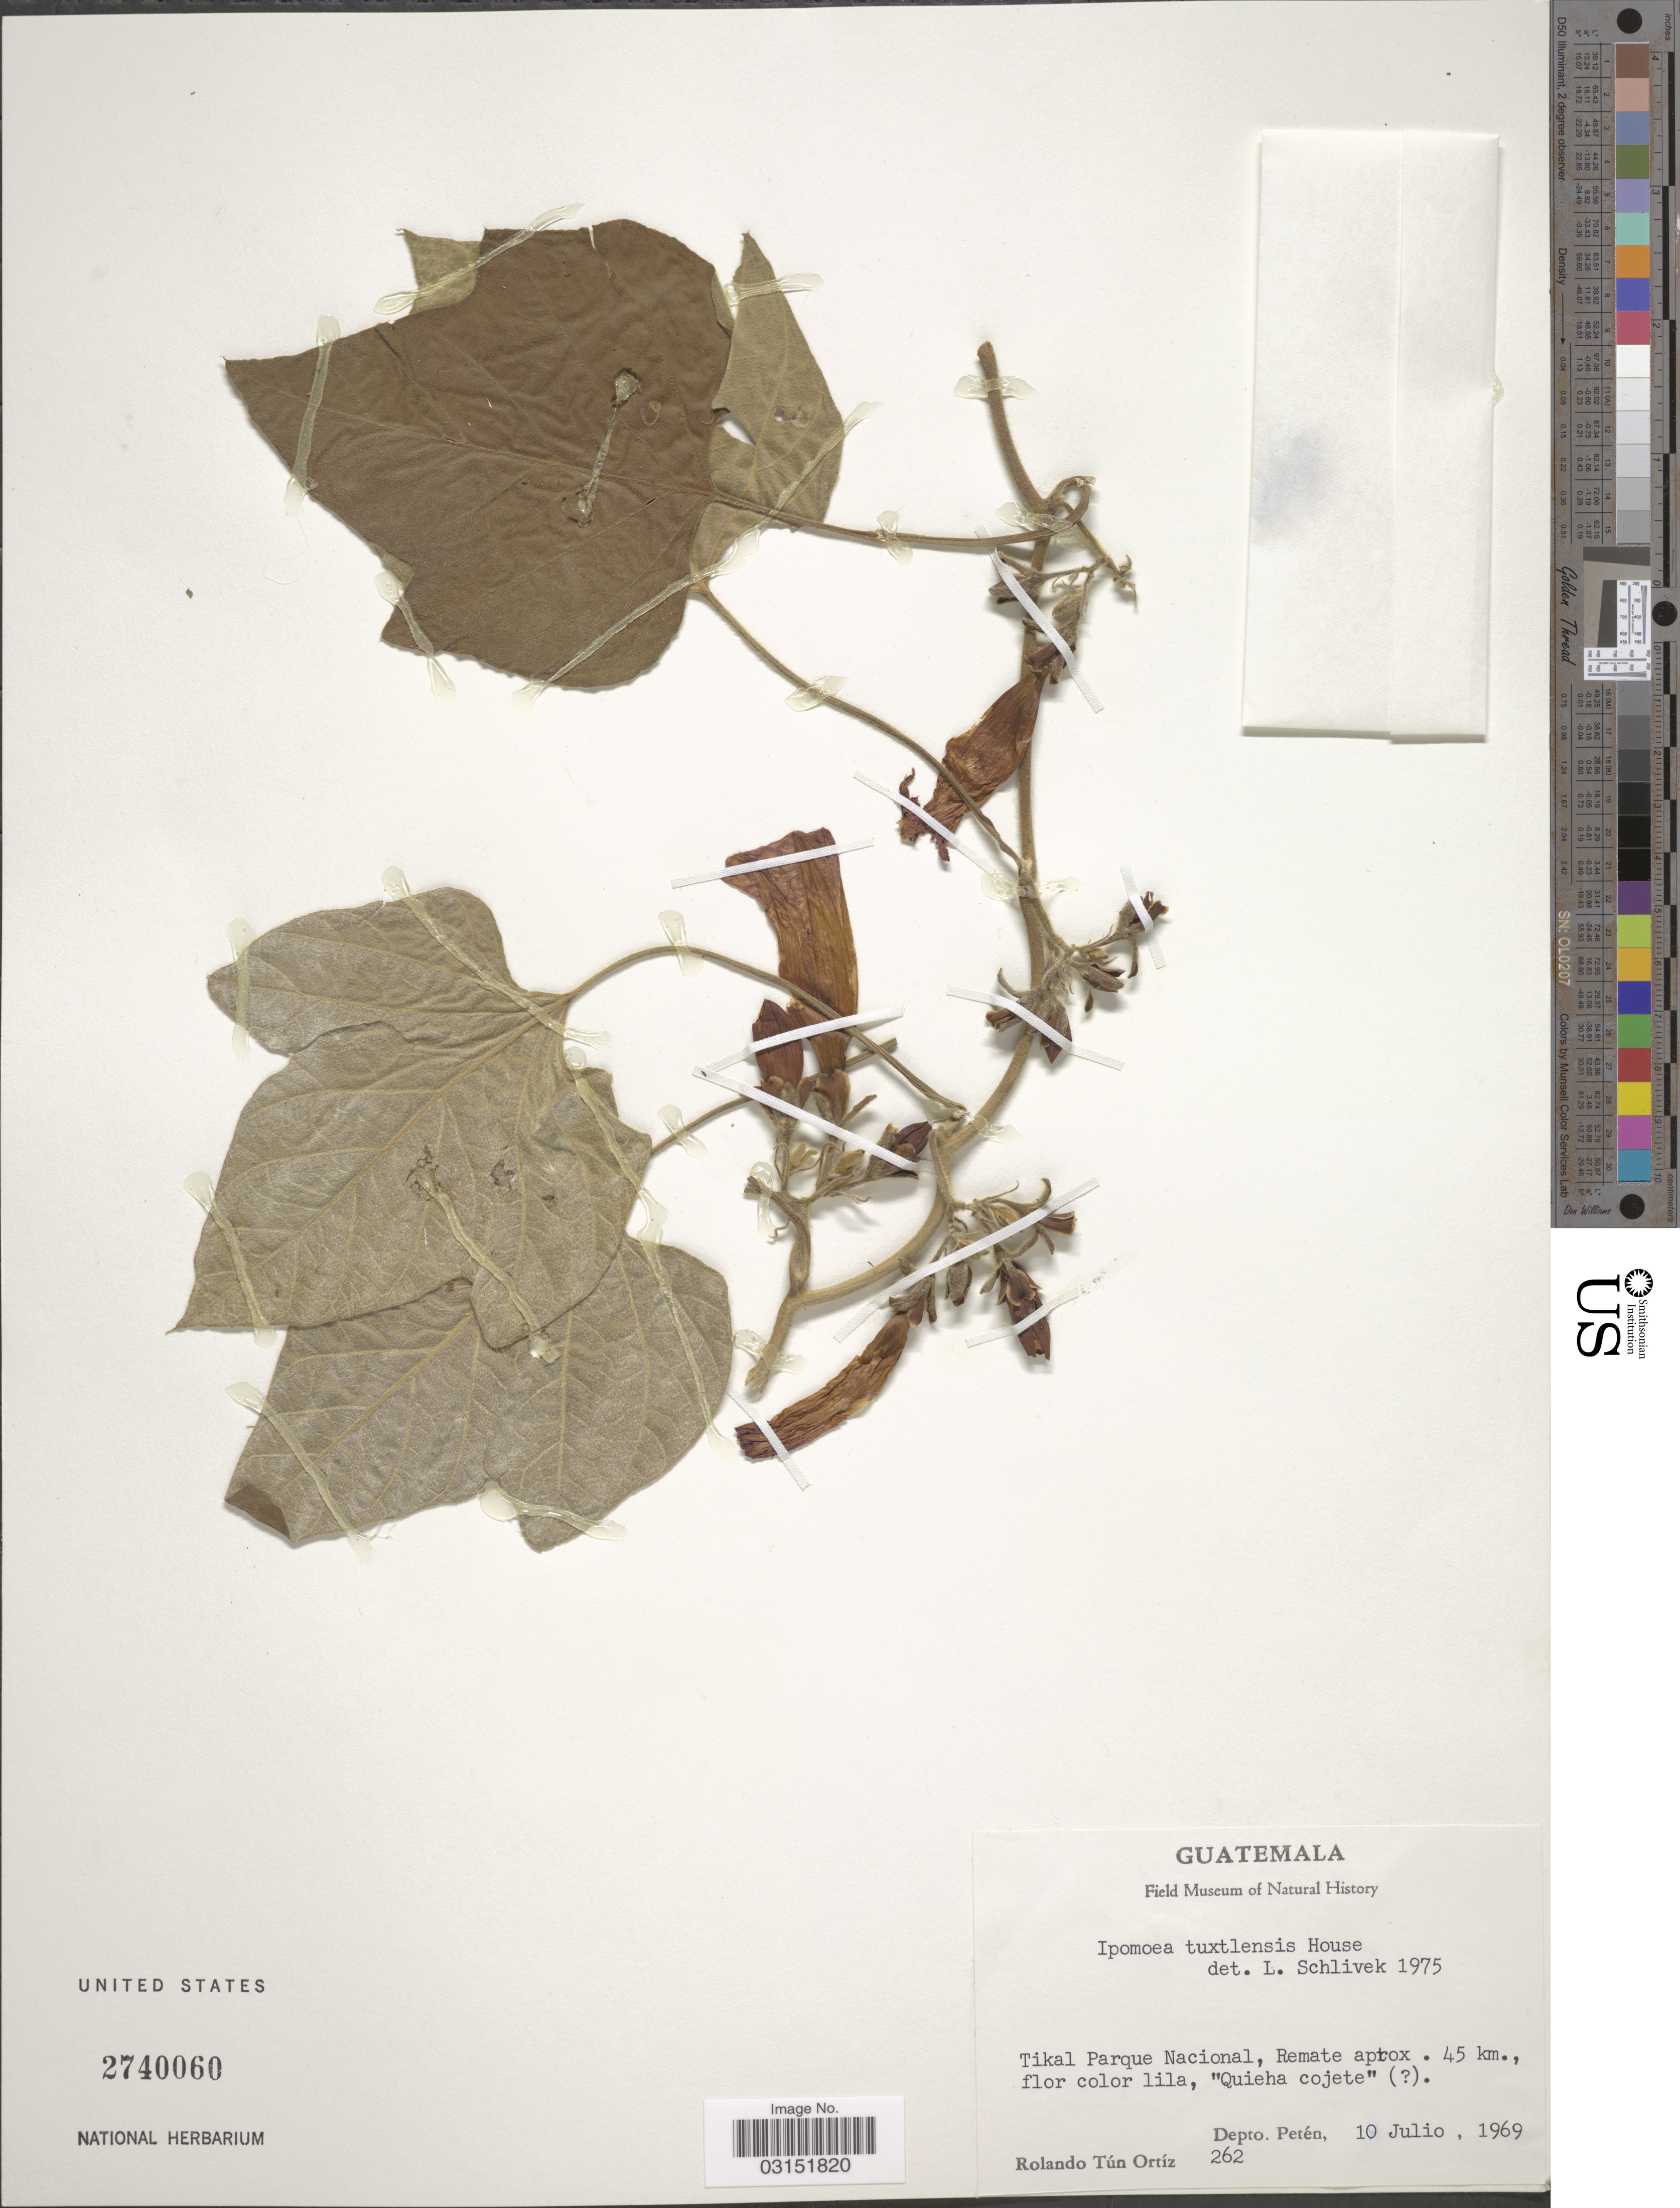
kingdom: Plantae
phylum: Tracheophyta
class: Magnoliopsida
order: Solanales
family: Convolvulaceae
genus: Ipomoea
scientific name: Ipomoea tuxtlensis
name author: House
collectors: R. T. Ortíz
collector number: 262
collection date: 1969-07-10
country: Guatemala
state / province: El Petén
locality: Tikal Parque Nacional, Remate aprox. 45 km. Depto. Petén.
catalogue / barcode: US 2740060